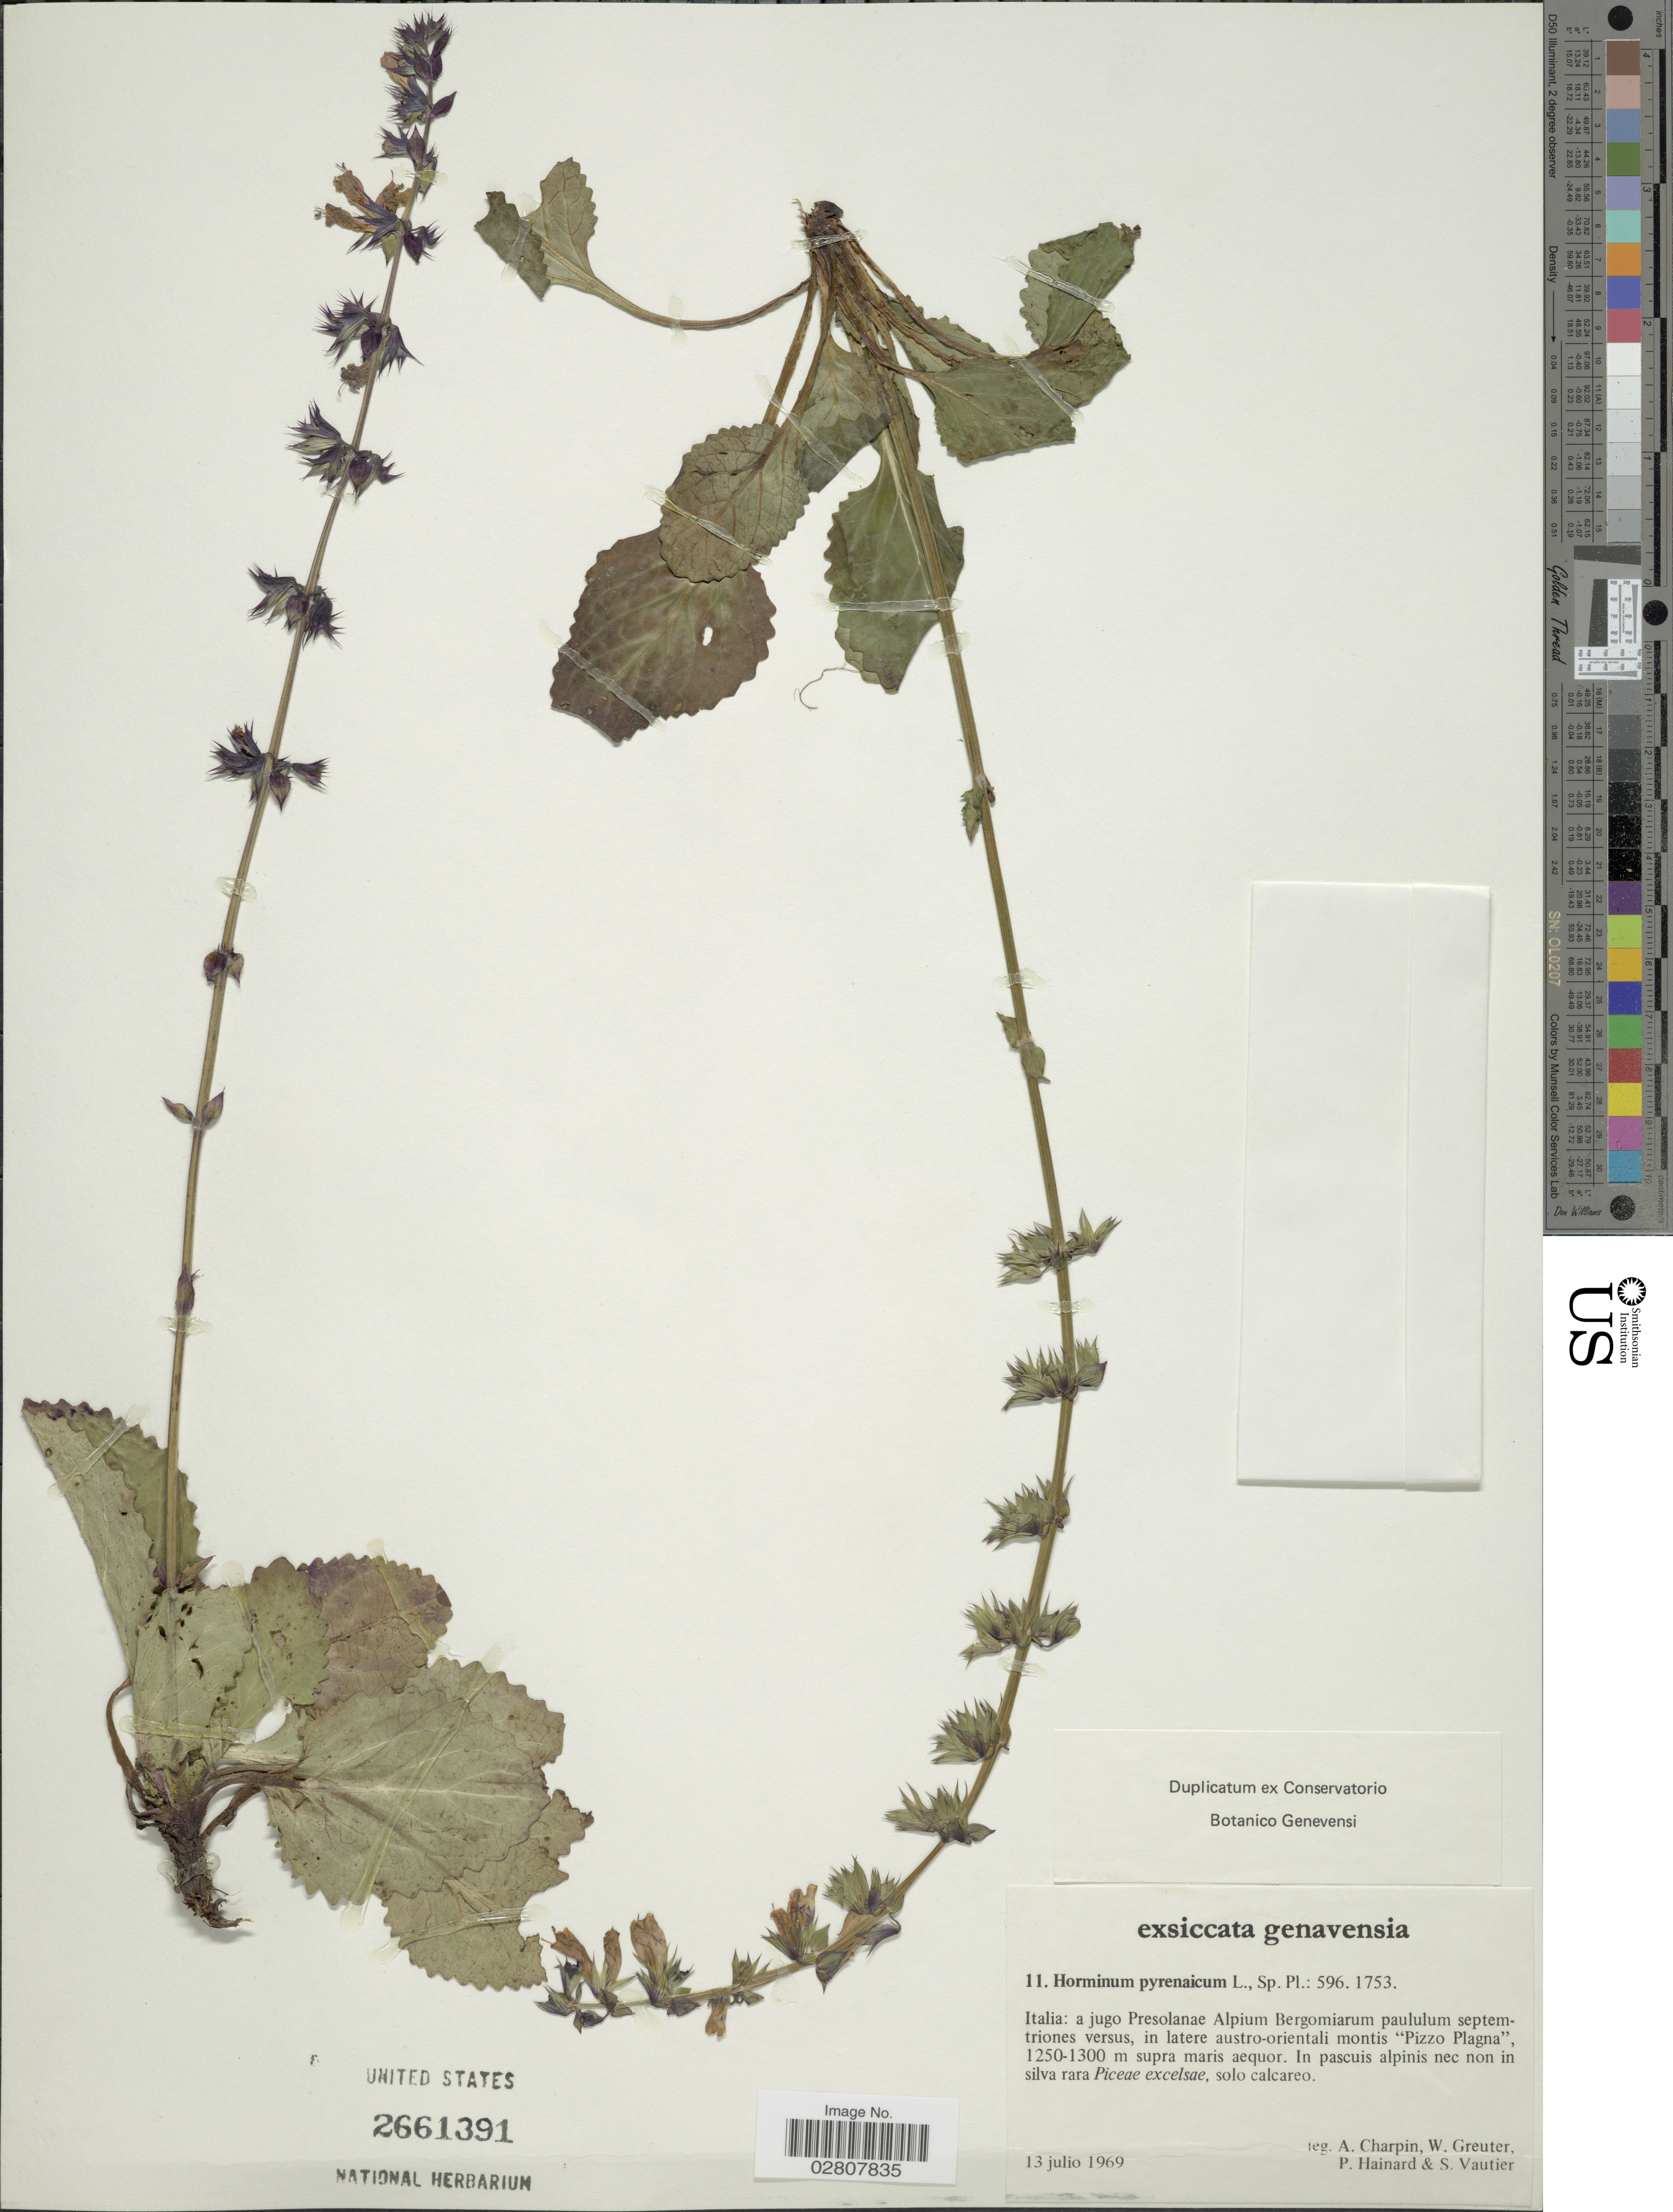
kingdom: Plantae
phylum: Tracheophyta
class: Magnoliopsida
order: Lamiales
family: Lamiaceae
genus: Horminum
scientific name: Horminum pyrenaicum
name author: L.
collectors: A. Charpin, W. Greuter, P. Hainard & S. Vautier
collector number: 11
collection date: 1969-07-13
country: Italy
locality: A jugo Presolanae Alpium Bergomiarum paululum septemtriones versus, in latere austro-orientali montis "Pizzo Plagna".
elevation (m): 1250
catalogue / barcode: US 2661391